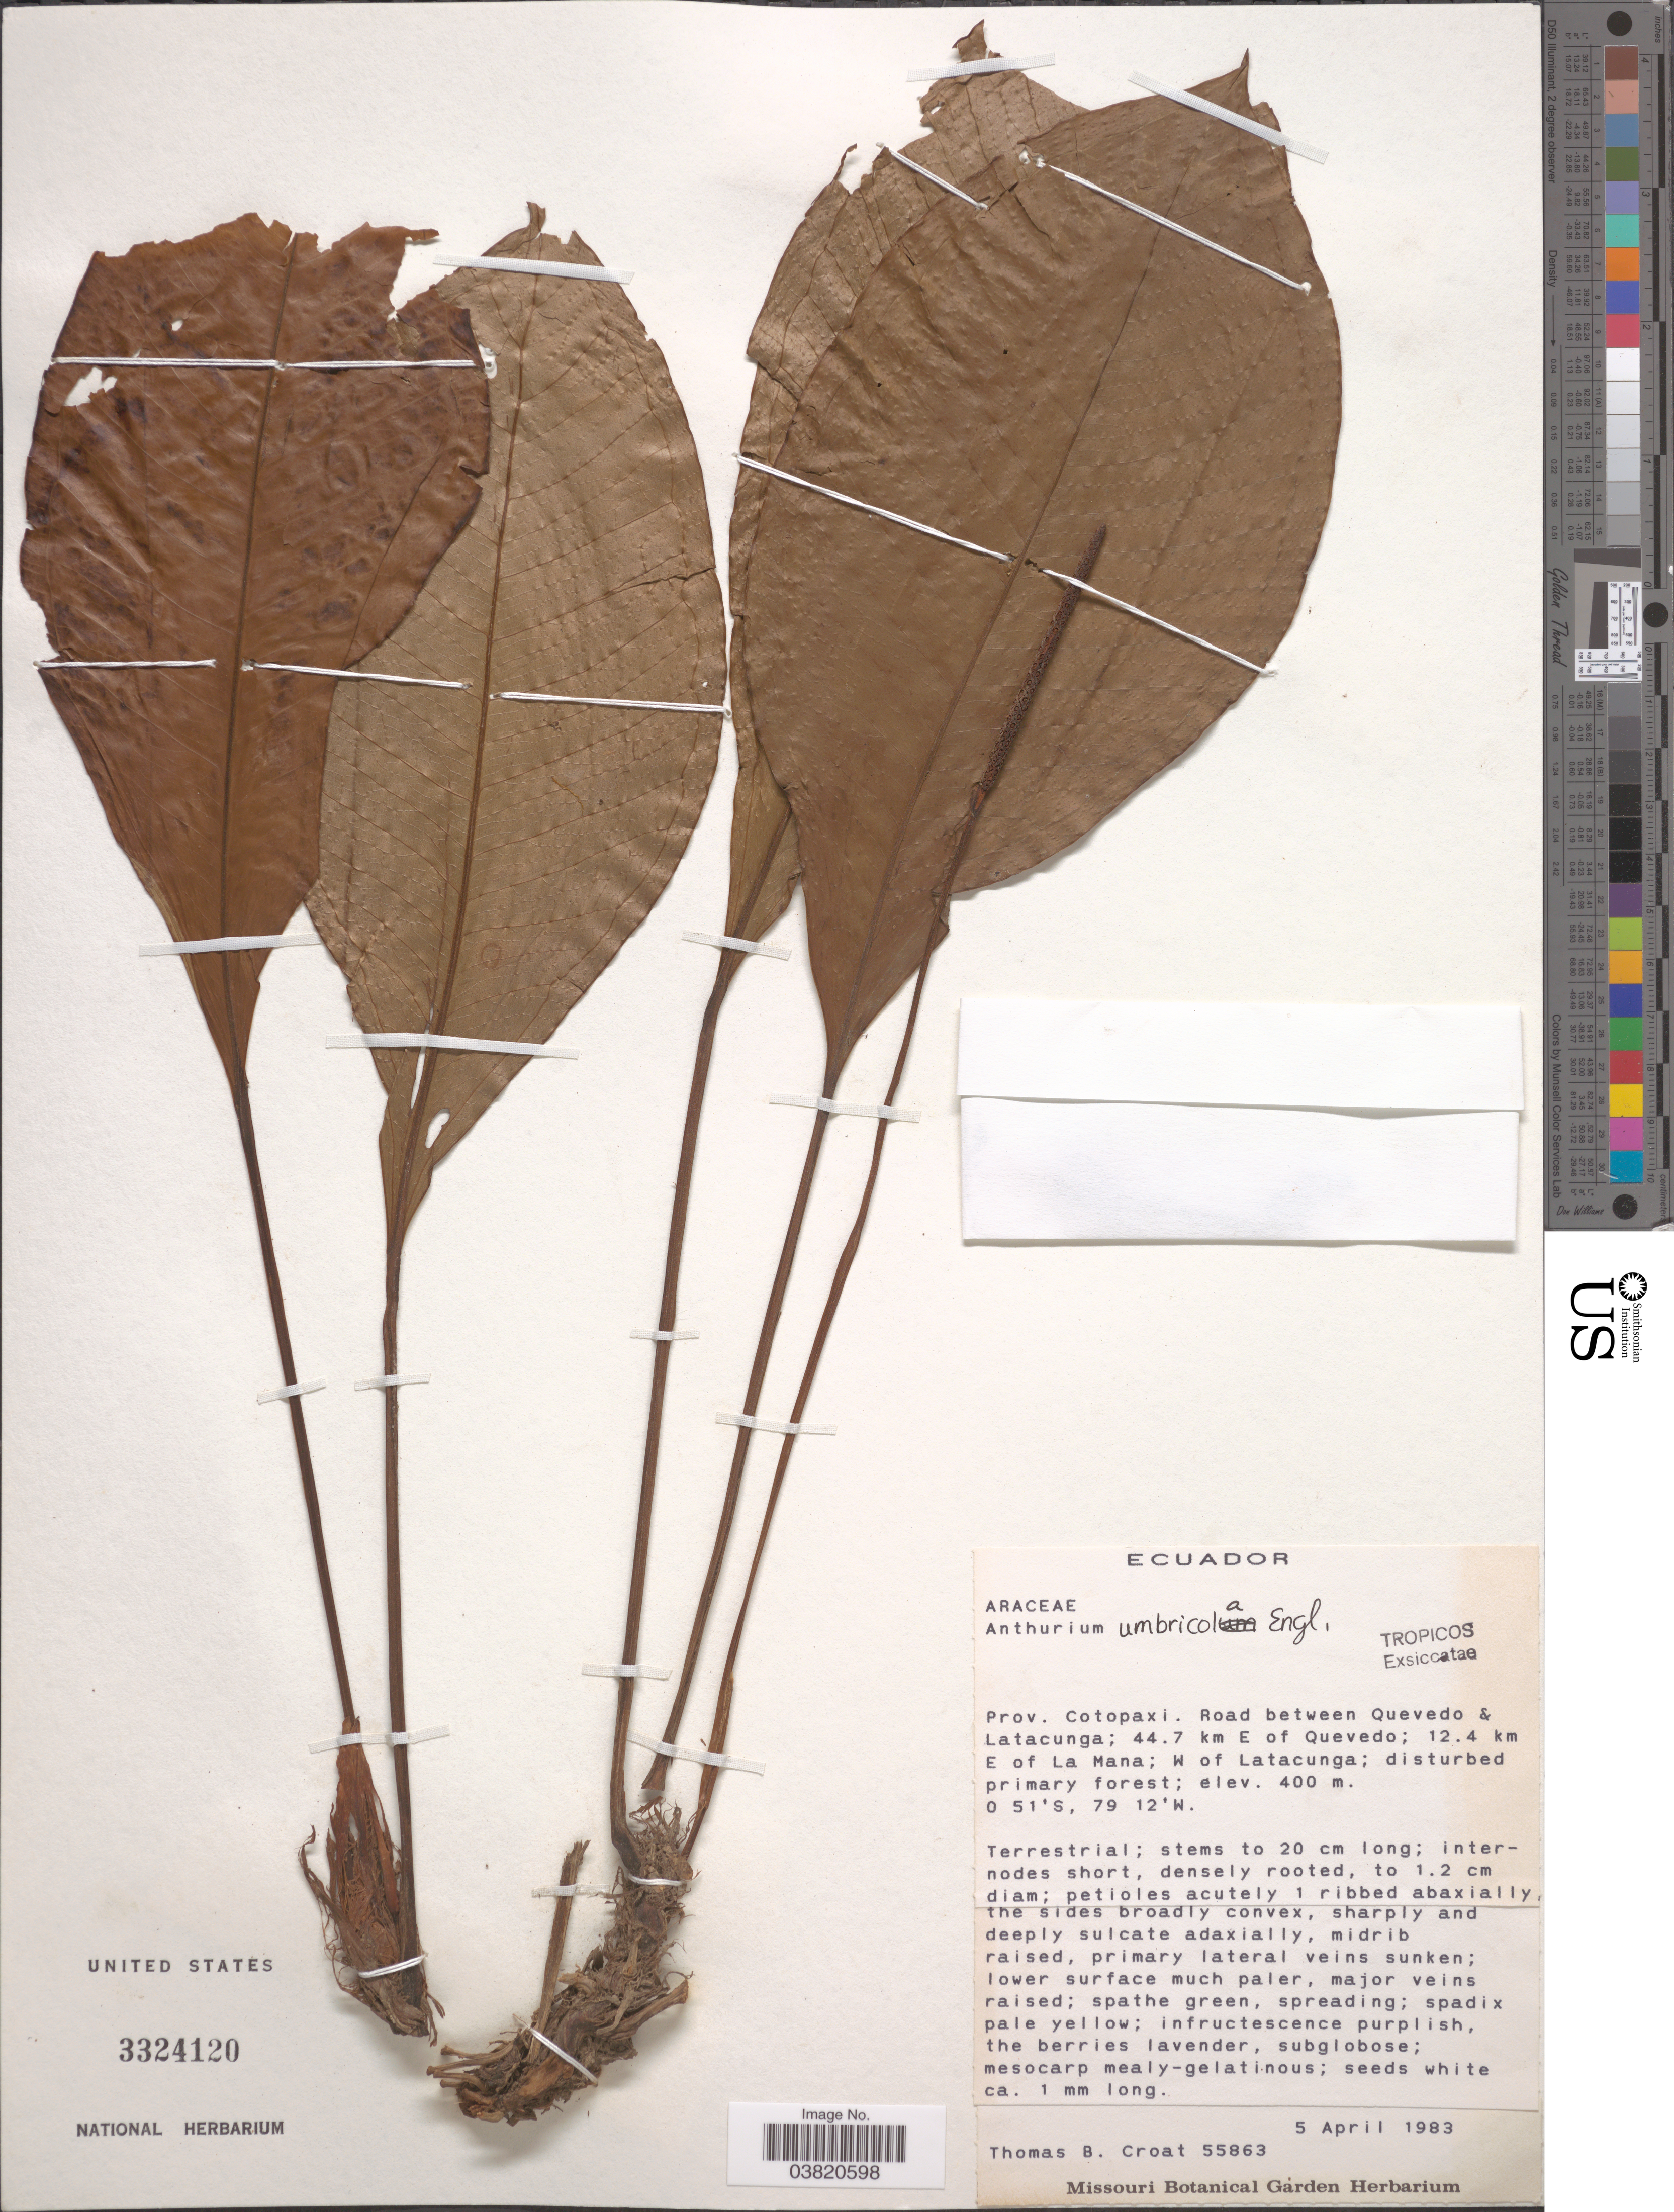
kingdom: Plantae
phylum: Tracheophyta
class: Liliopsida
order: Alismatales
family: Araceae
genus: Anthurium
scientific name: Anthurium umbricola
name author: Engl.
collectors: T. B. Croat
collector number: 55863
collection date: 1983-04-05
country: Ecuador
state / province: Cotopaxi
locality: Road between Quevedo & Latacunga; 44.7 km E of Quevedo; 12.4 km E of La Mana; W of Latacunga.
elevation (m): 400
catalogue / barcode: US 3324120